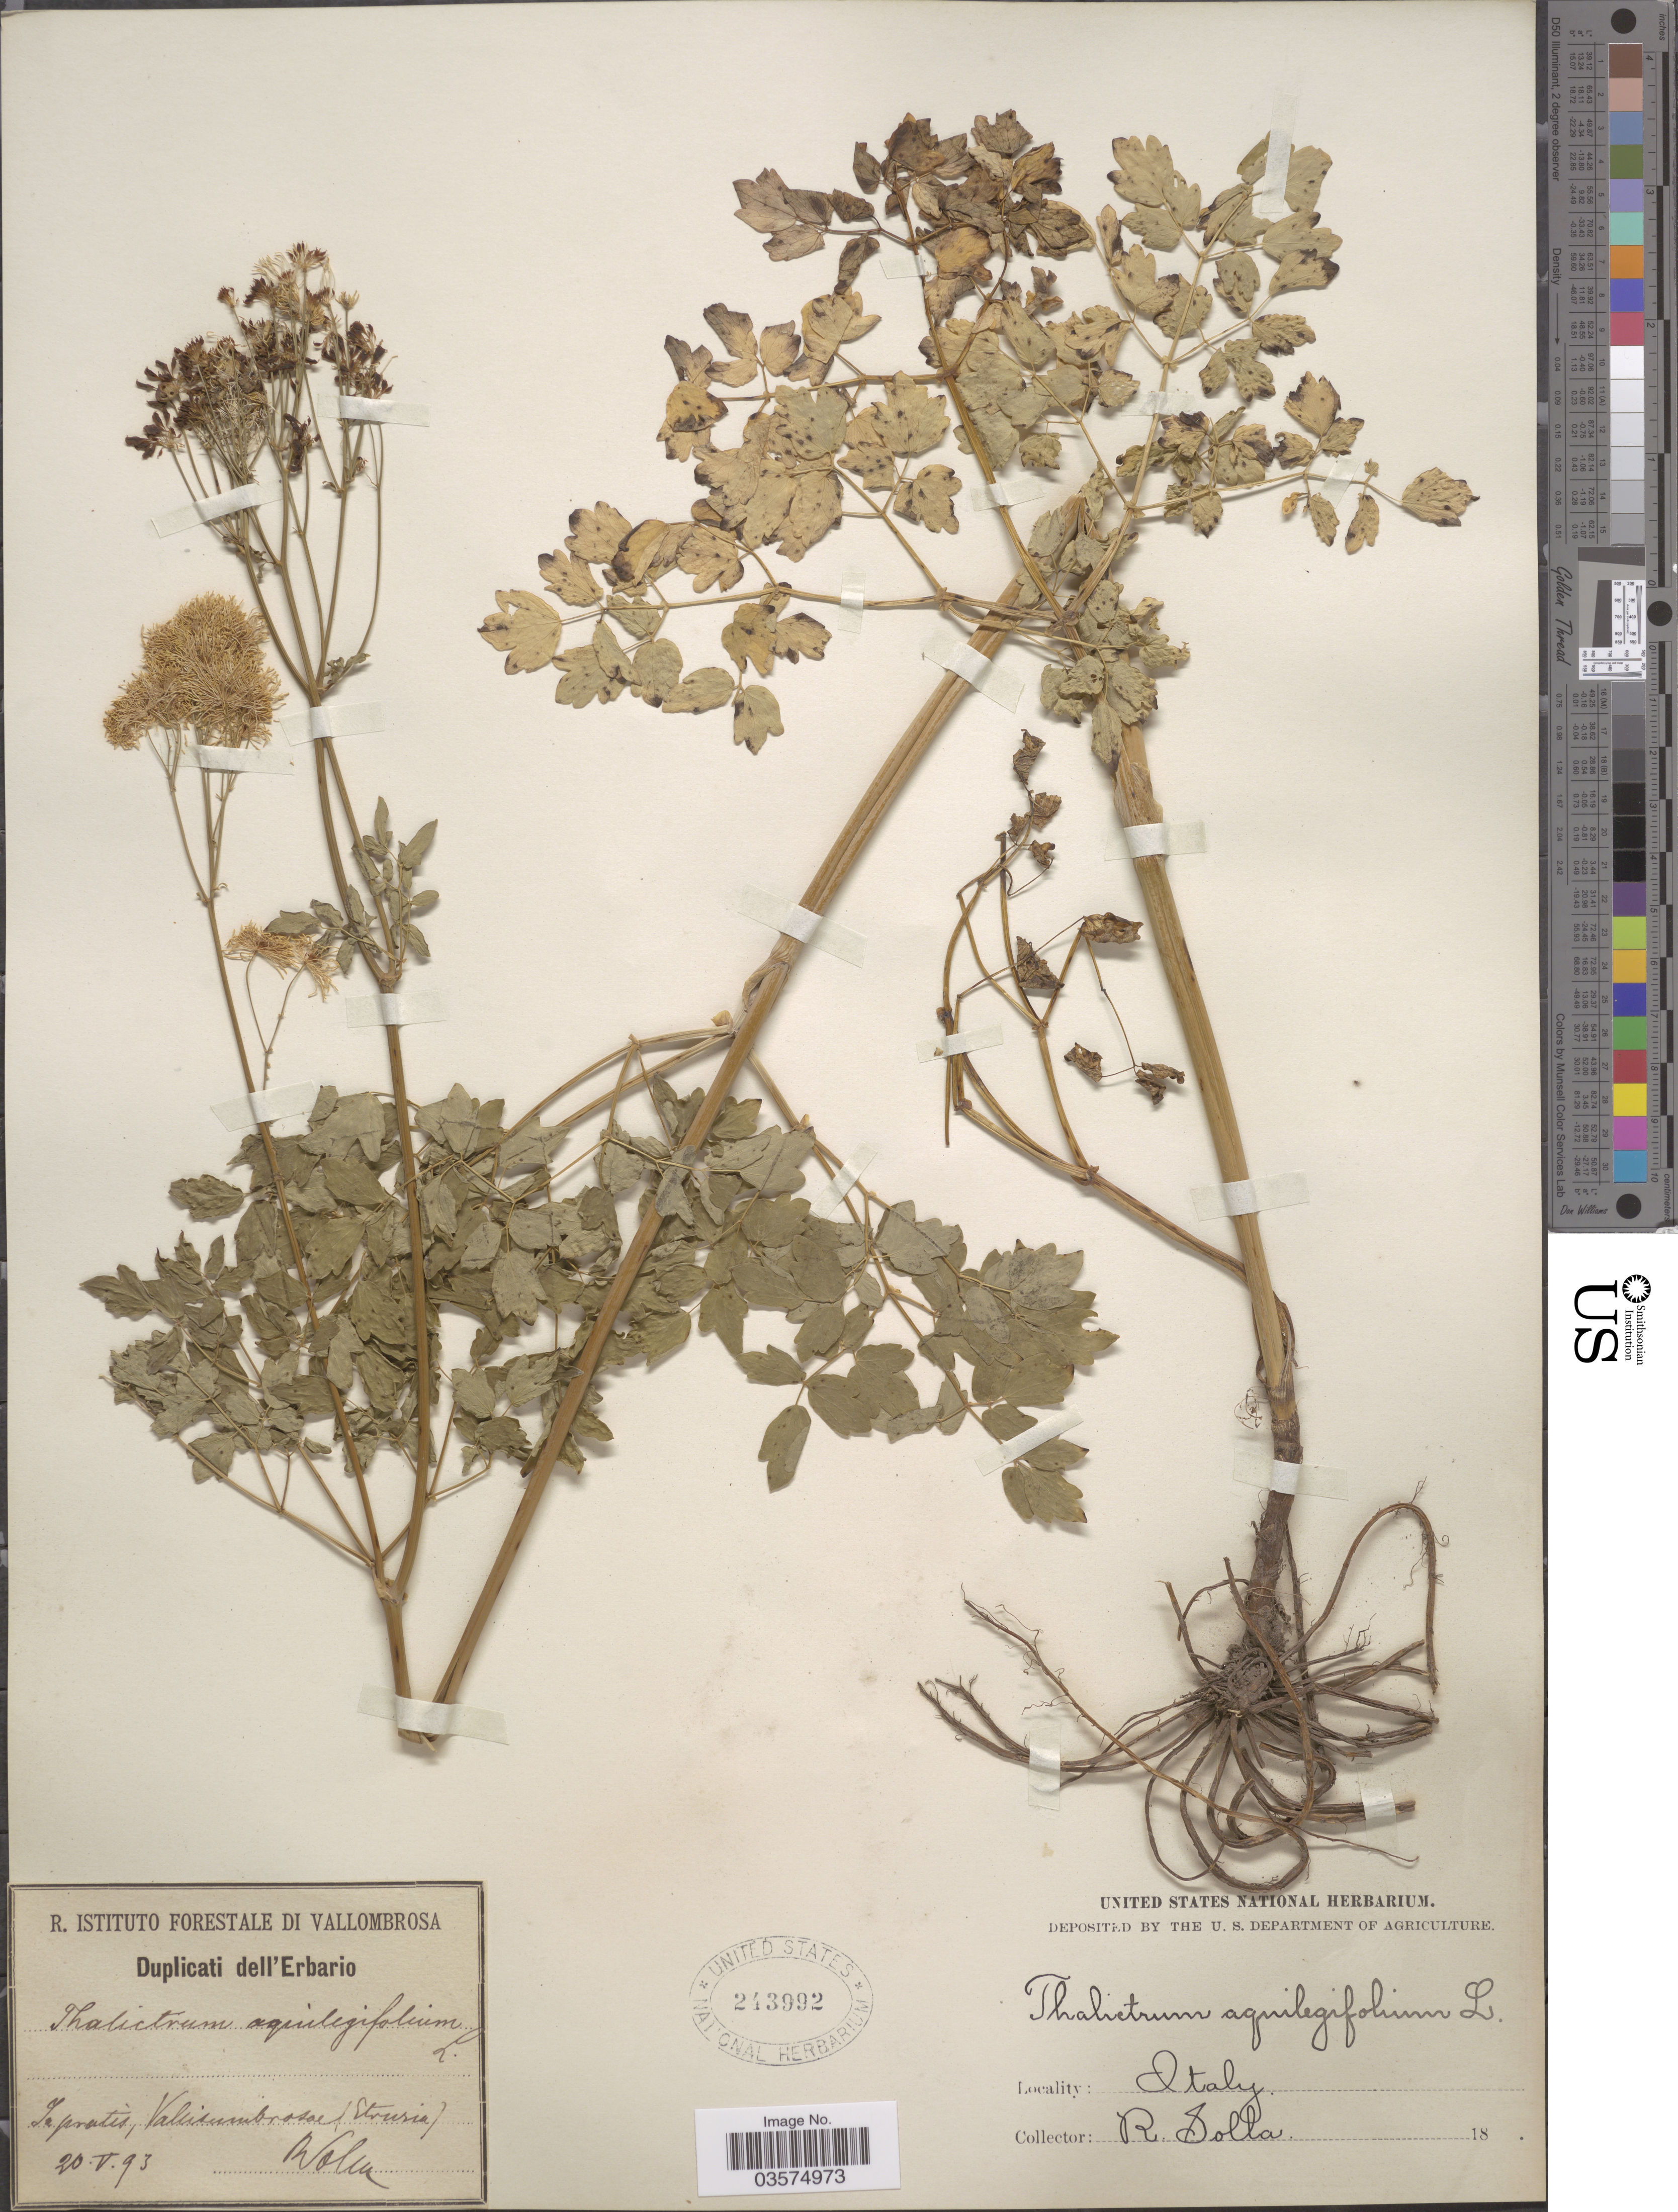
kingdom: Plantae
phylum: Tracheophyta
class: Magnoliopsida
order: Ranunculales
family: Ranunculaceae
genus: Thalictrum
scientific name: Thalictrum aquilegifolium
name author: L.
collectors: R. Solla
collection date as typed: Transcribed d/m/y: 20/5/93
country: Italy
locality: In [interpreted] pratis, Vallisumbrosae [interpreted] (Etruria).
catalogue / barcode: US 243992